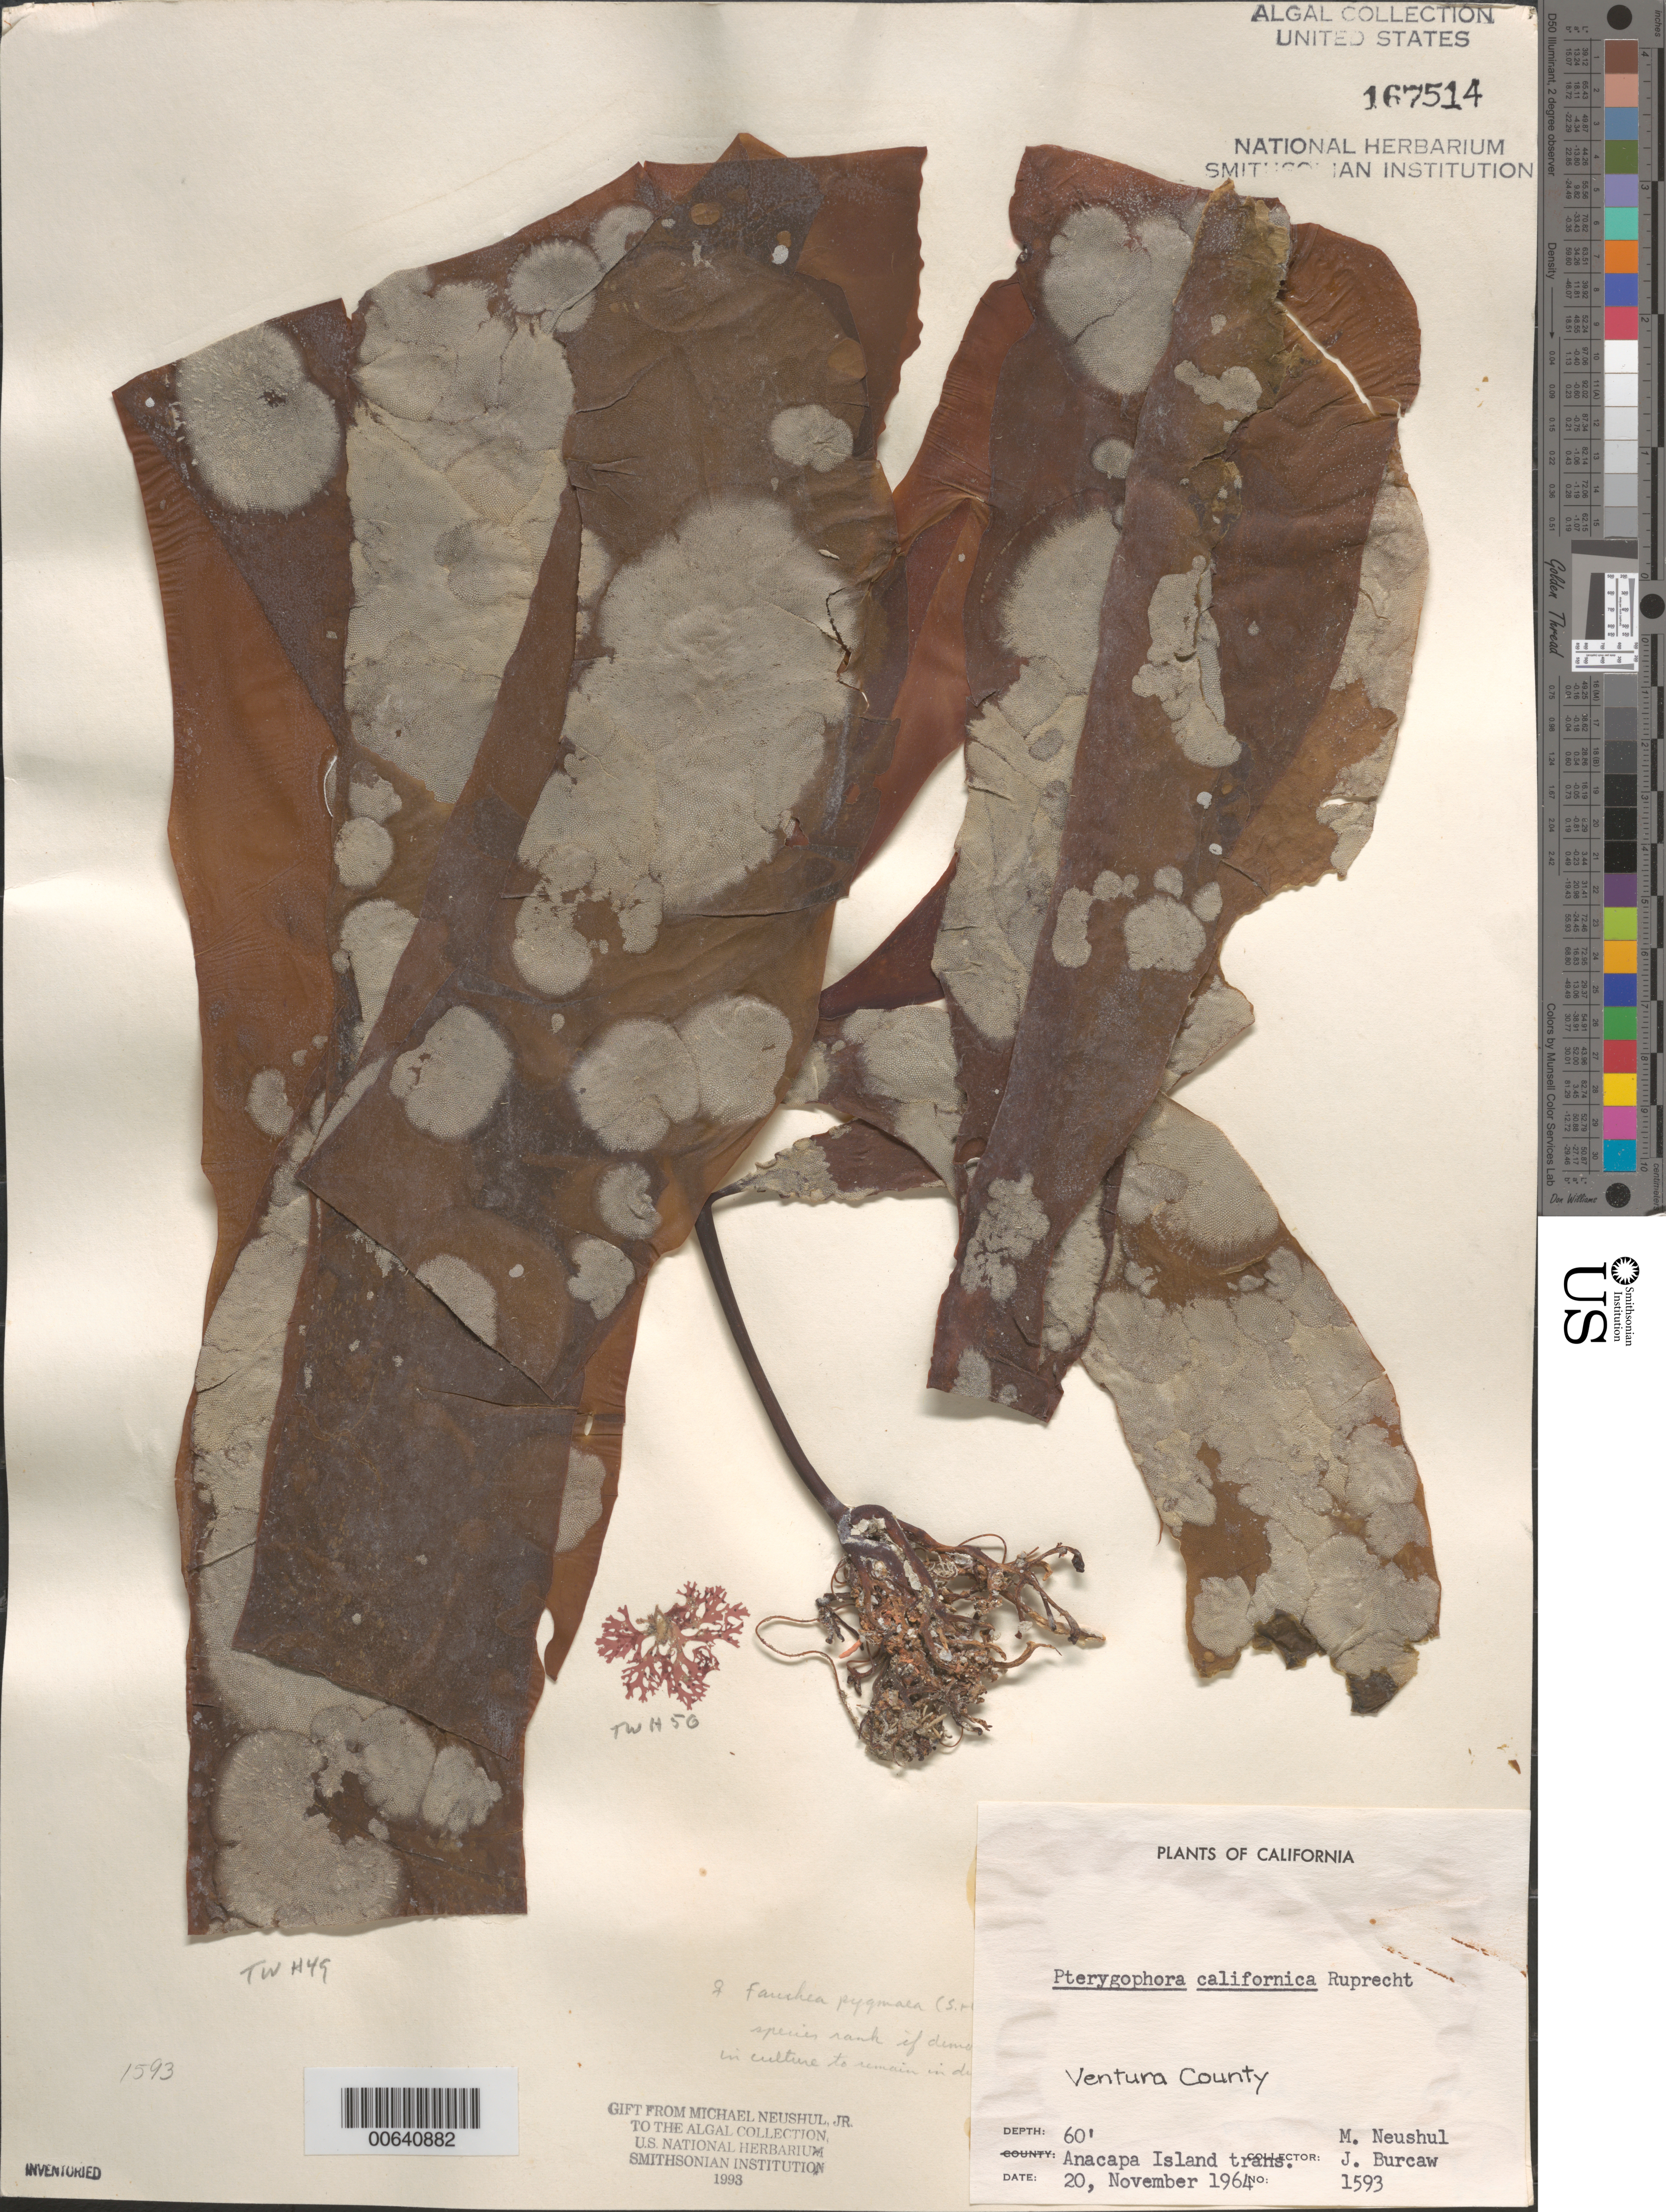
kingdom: Chromista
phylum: Ochrophyta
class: Phaeophyceae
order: Laminariales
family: Alariaceae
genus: Pterygophora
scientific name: Pterygophora californica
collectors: M. Neushul & J. Burcaw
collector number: Neushul 1593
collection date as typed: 20 Nov 1964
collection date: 1964-11-20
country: United States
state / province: California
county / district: Ventura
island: Anacapa Island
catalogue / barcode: US 167514